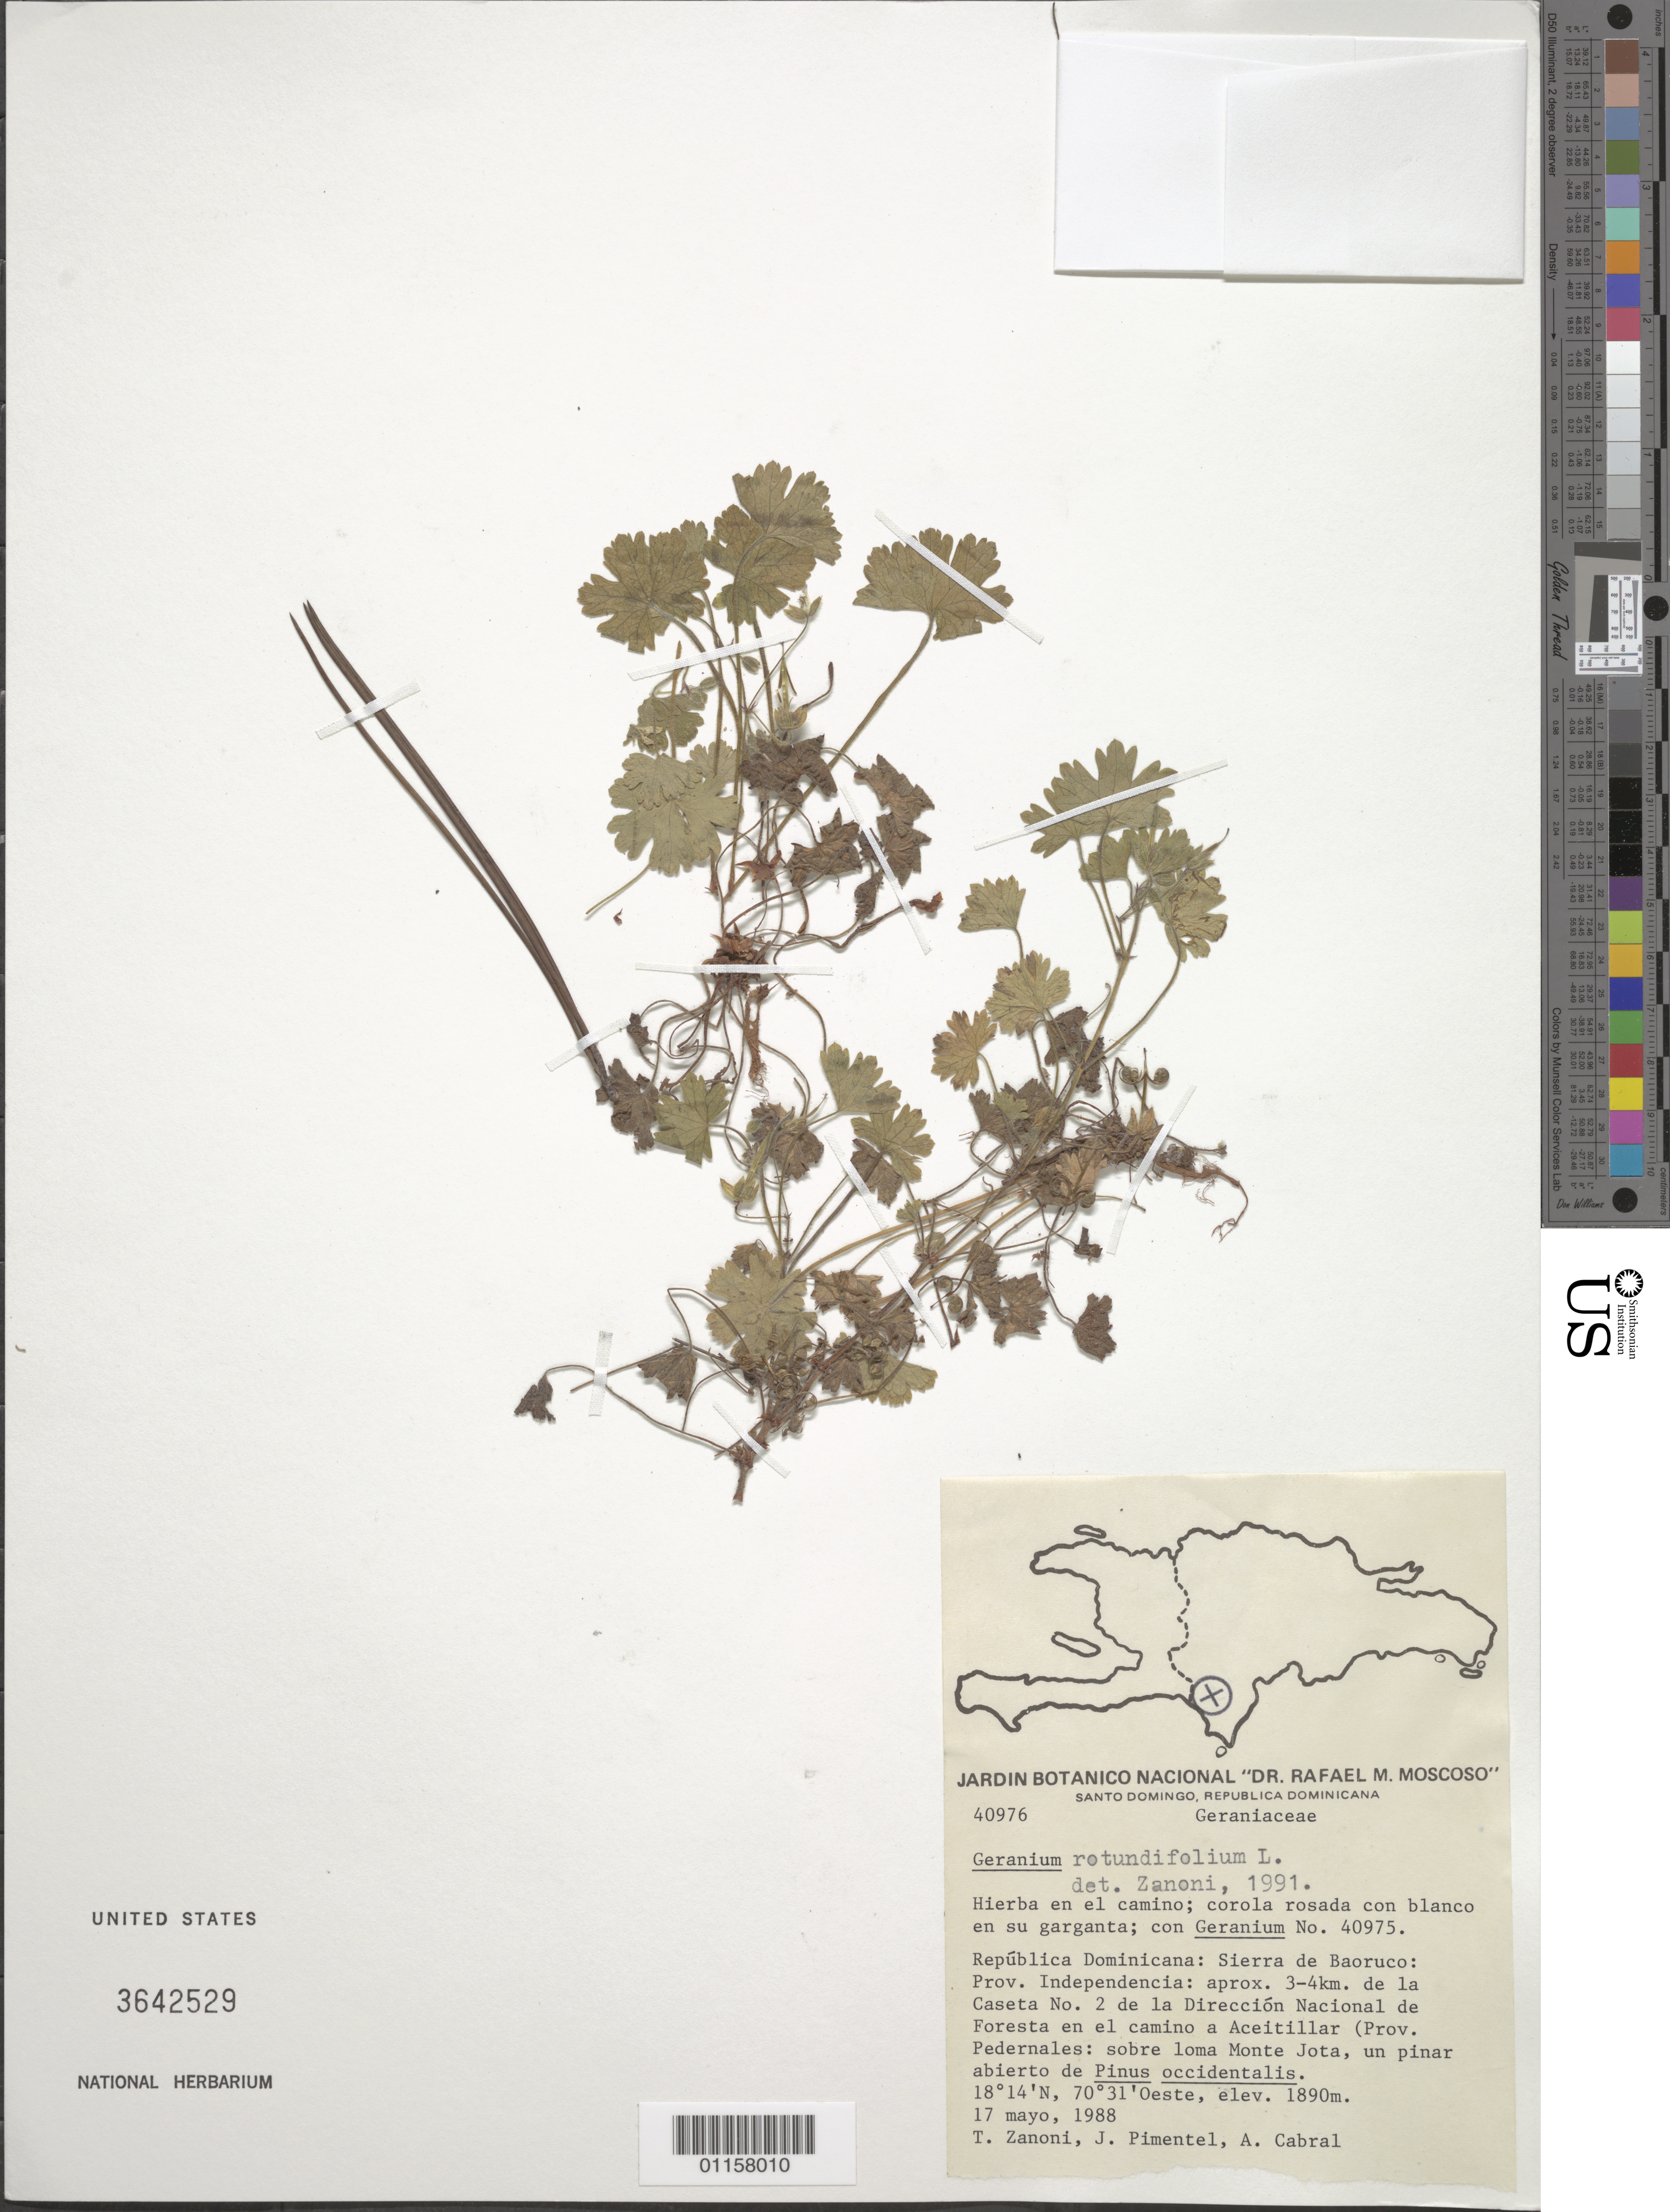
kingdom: Plantae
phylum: Tracheophyta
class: Magnoliopsida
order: Geraniales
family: Geraniaceae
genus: Geranium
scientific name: Geranium rotundifolium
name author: L.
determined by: Zanoni, T. A., (NY), New York Botanical Garden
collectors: T. A. Zanoni, J. Pimentel & A. Cabral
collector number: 40976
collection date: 1988-05-17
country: Dominican Republic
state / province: Independencia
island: Hispaniola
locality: Sierra de Baoruco, aprox. 3-4 km de la Caseta No. 2 de la Dirección Nacional de foresta en el camino a Aceitillar (Prov. Pedernales: sobre loma Monte Jota, un pinar abierto de Pinus occidentalis.)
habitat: En el camino; con Geranium No. 40975.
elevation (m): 1890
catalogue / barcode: US 3642529